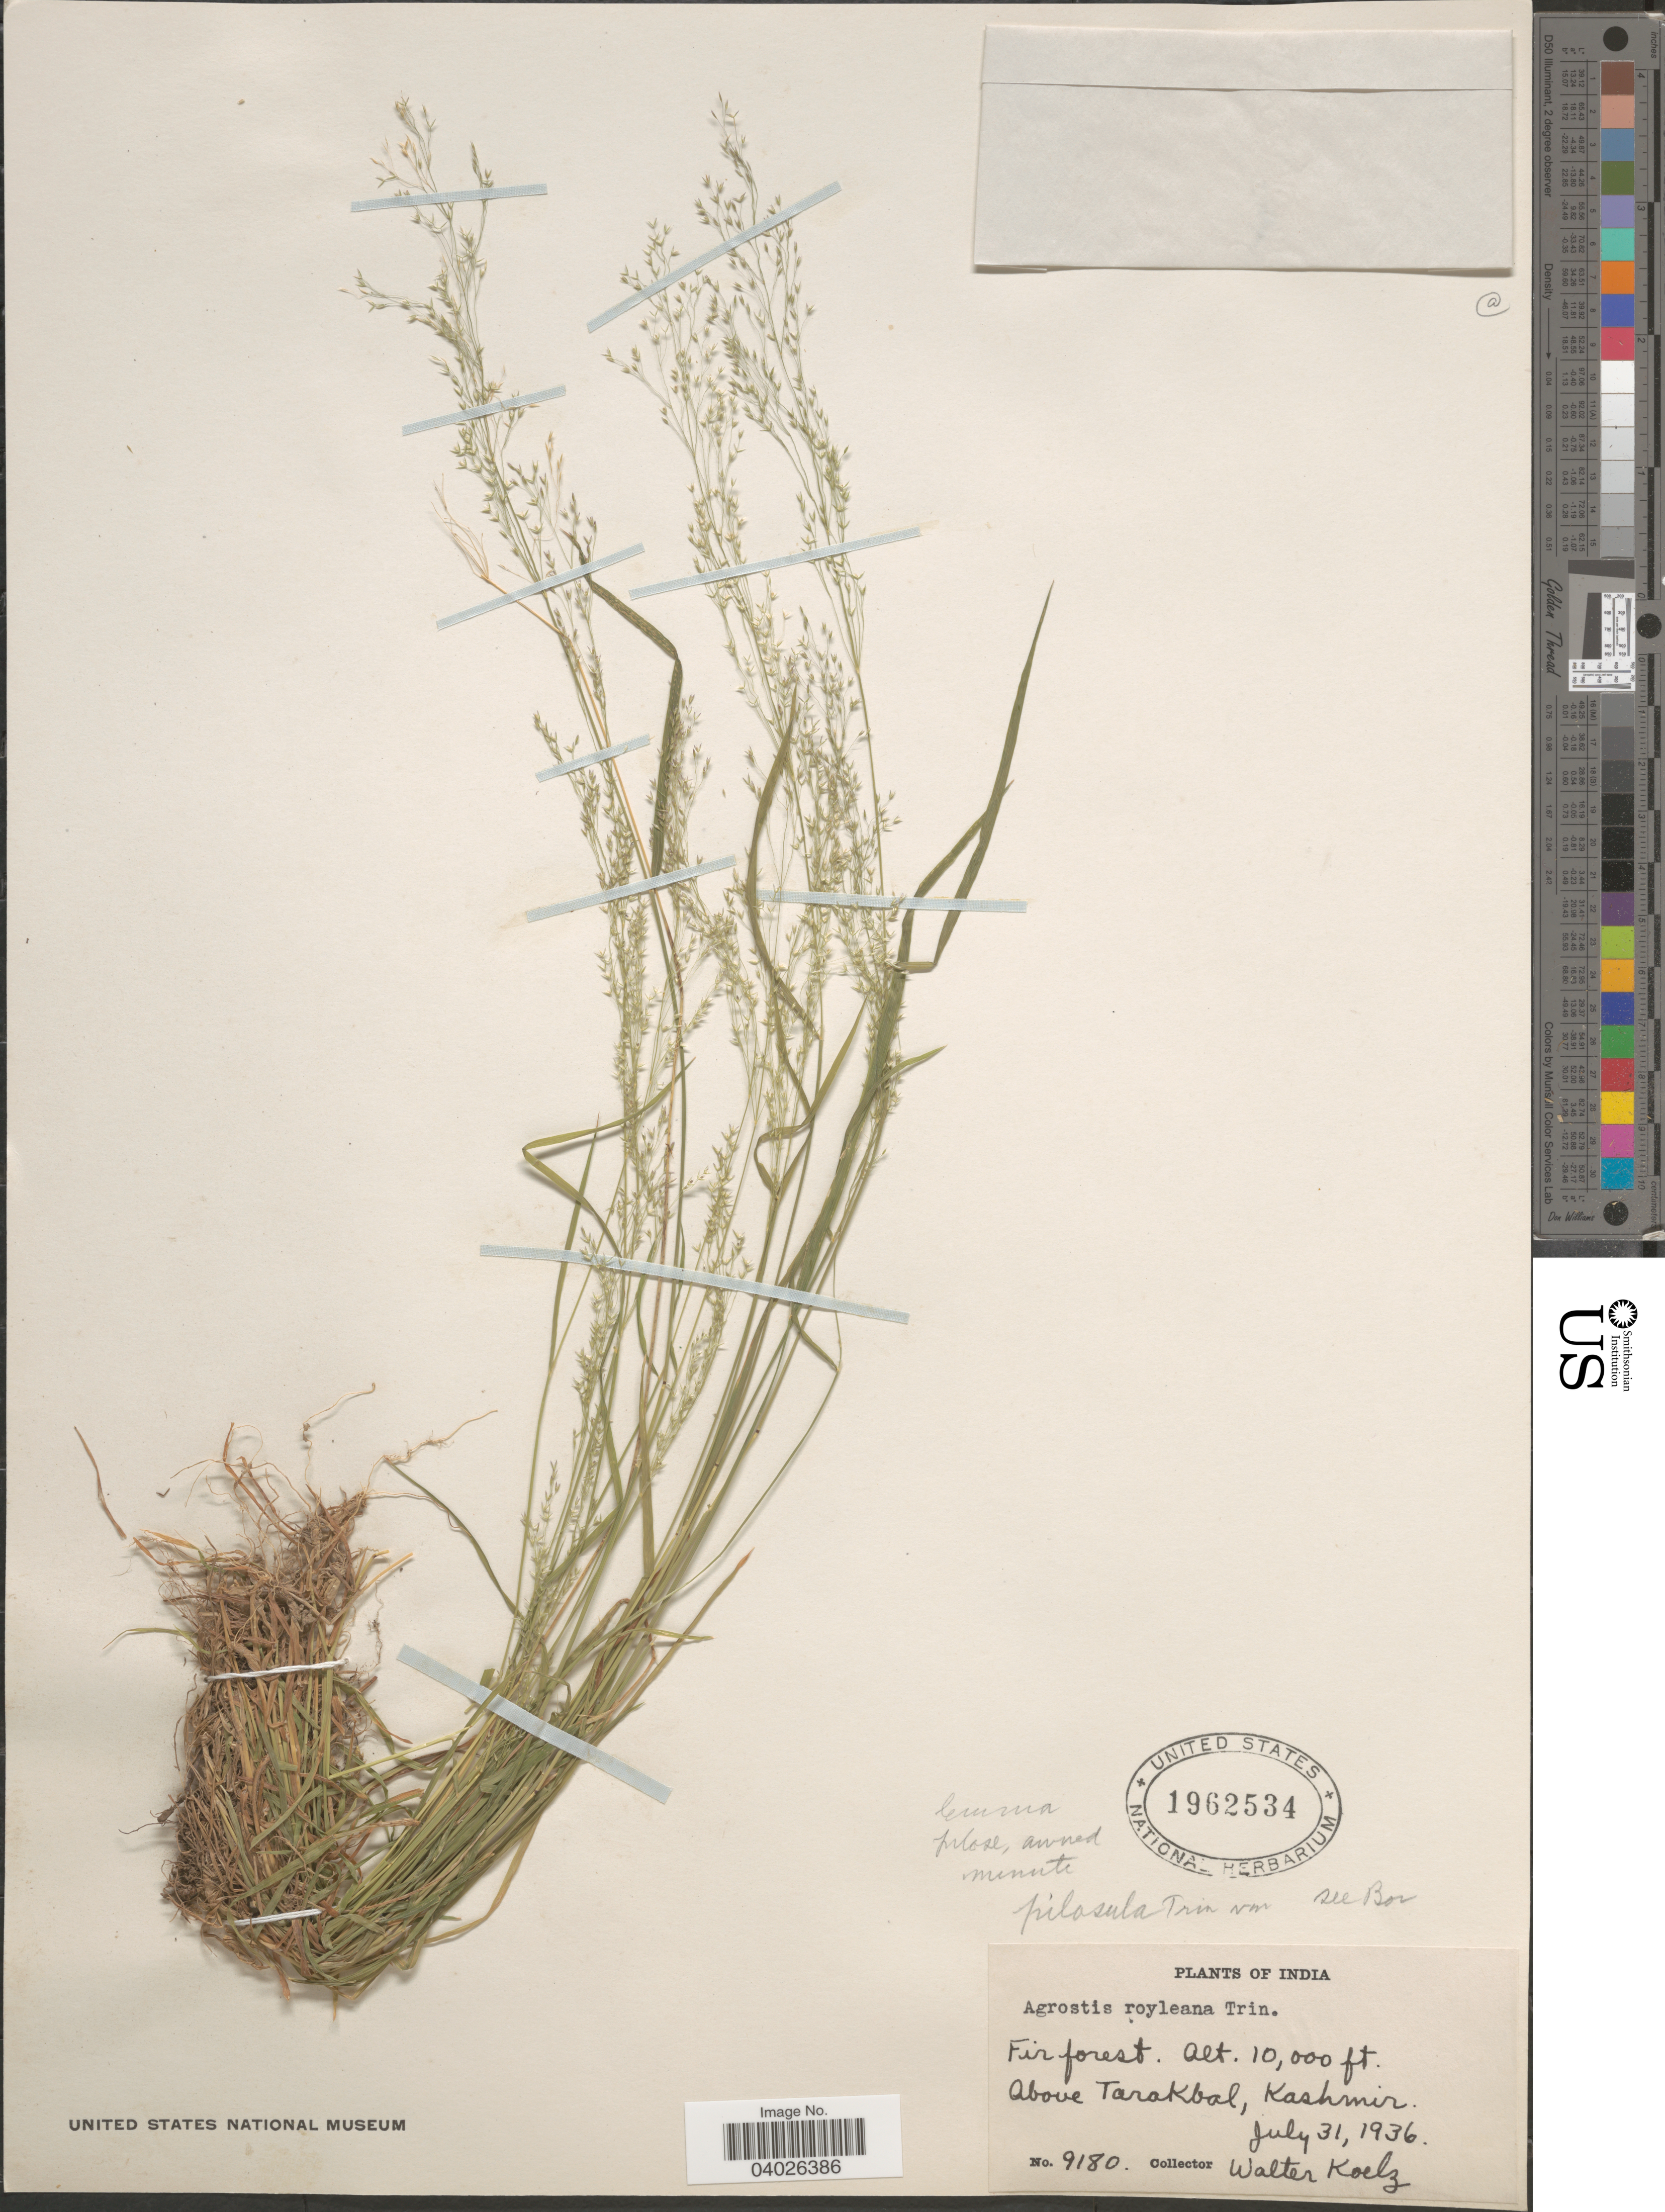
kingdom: Plantae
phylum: Tracheophyta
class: Liliopsida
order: Poales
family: Poaceae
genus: Agrostis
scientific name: Agrostis pilosula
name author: Trin.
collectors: W. N. Koelz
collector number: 9180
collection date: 1936-07-31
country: India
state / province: Jammu and Kashmir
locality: Above Tarakbal, Kashmir.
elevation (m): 3048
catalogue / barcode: US 1962534